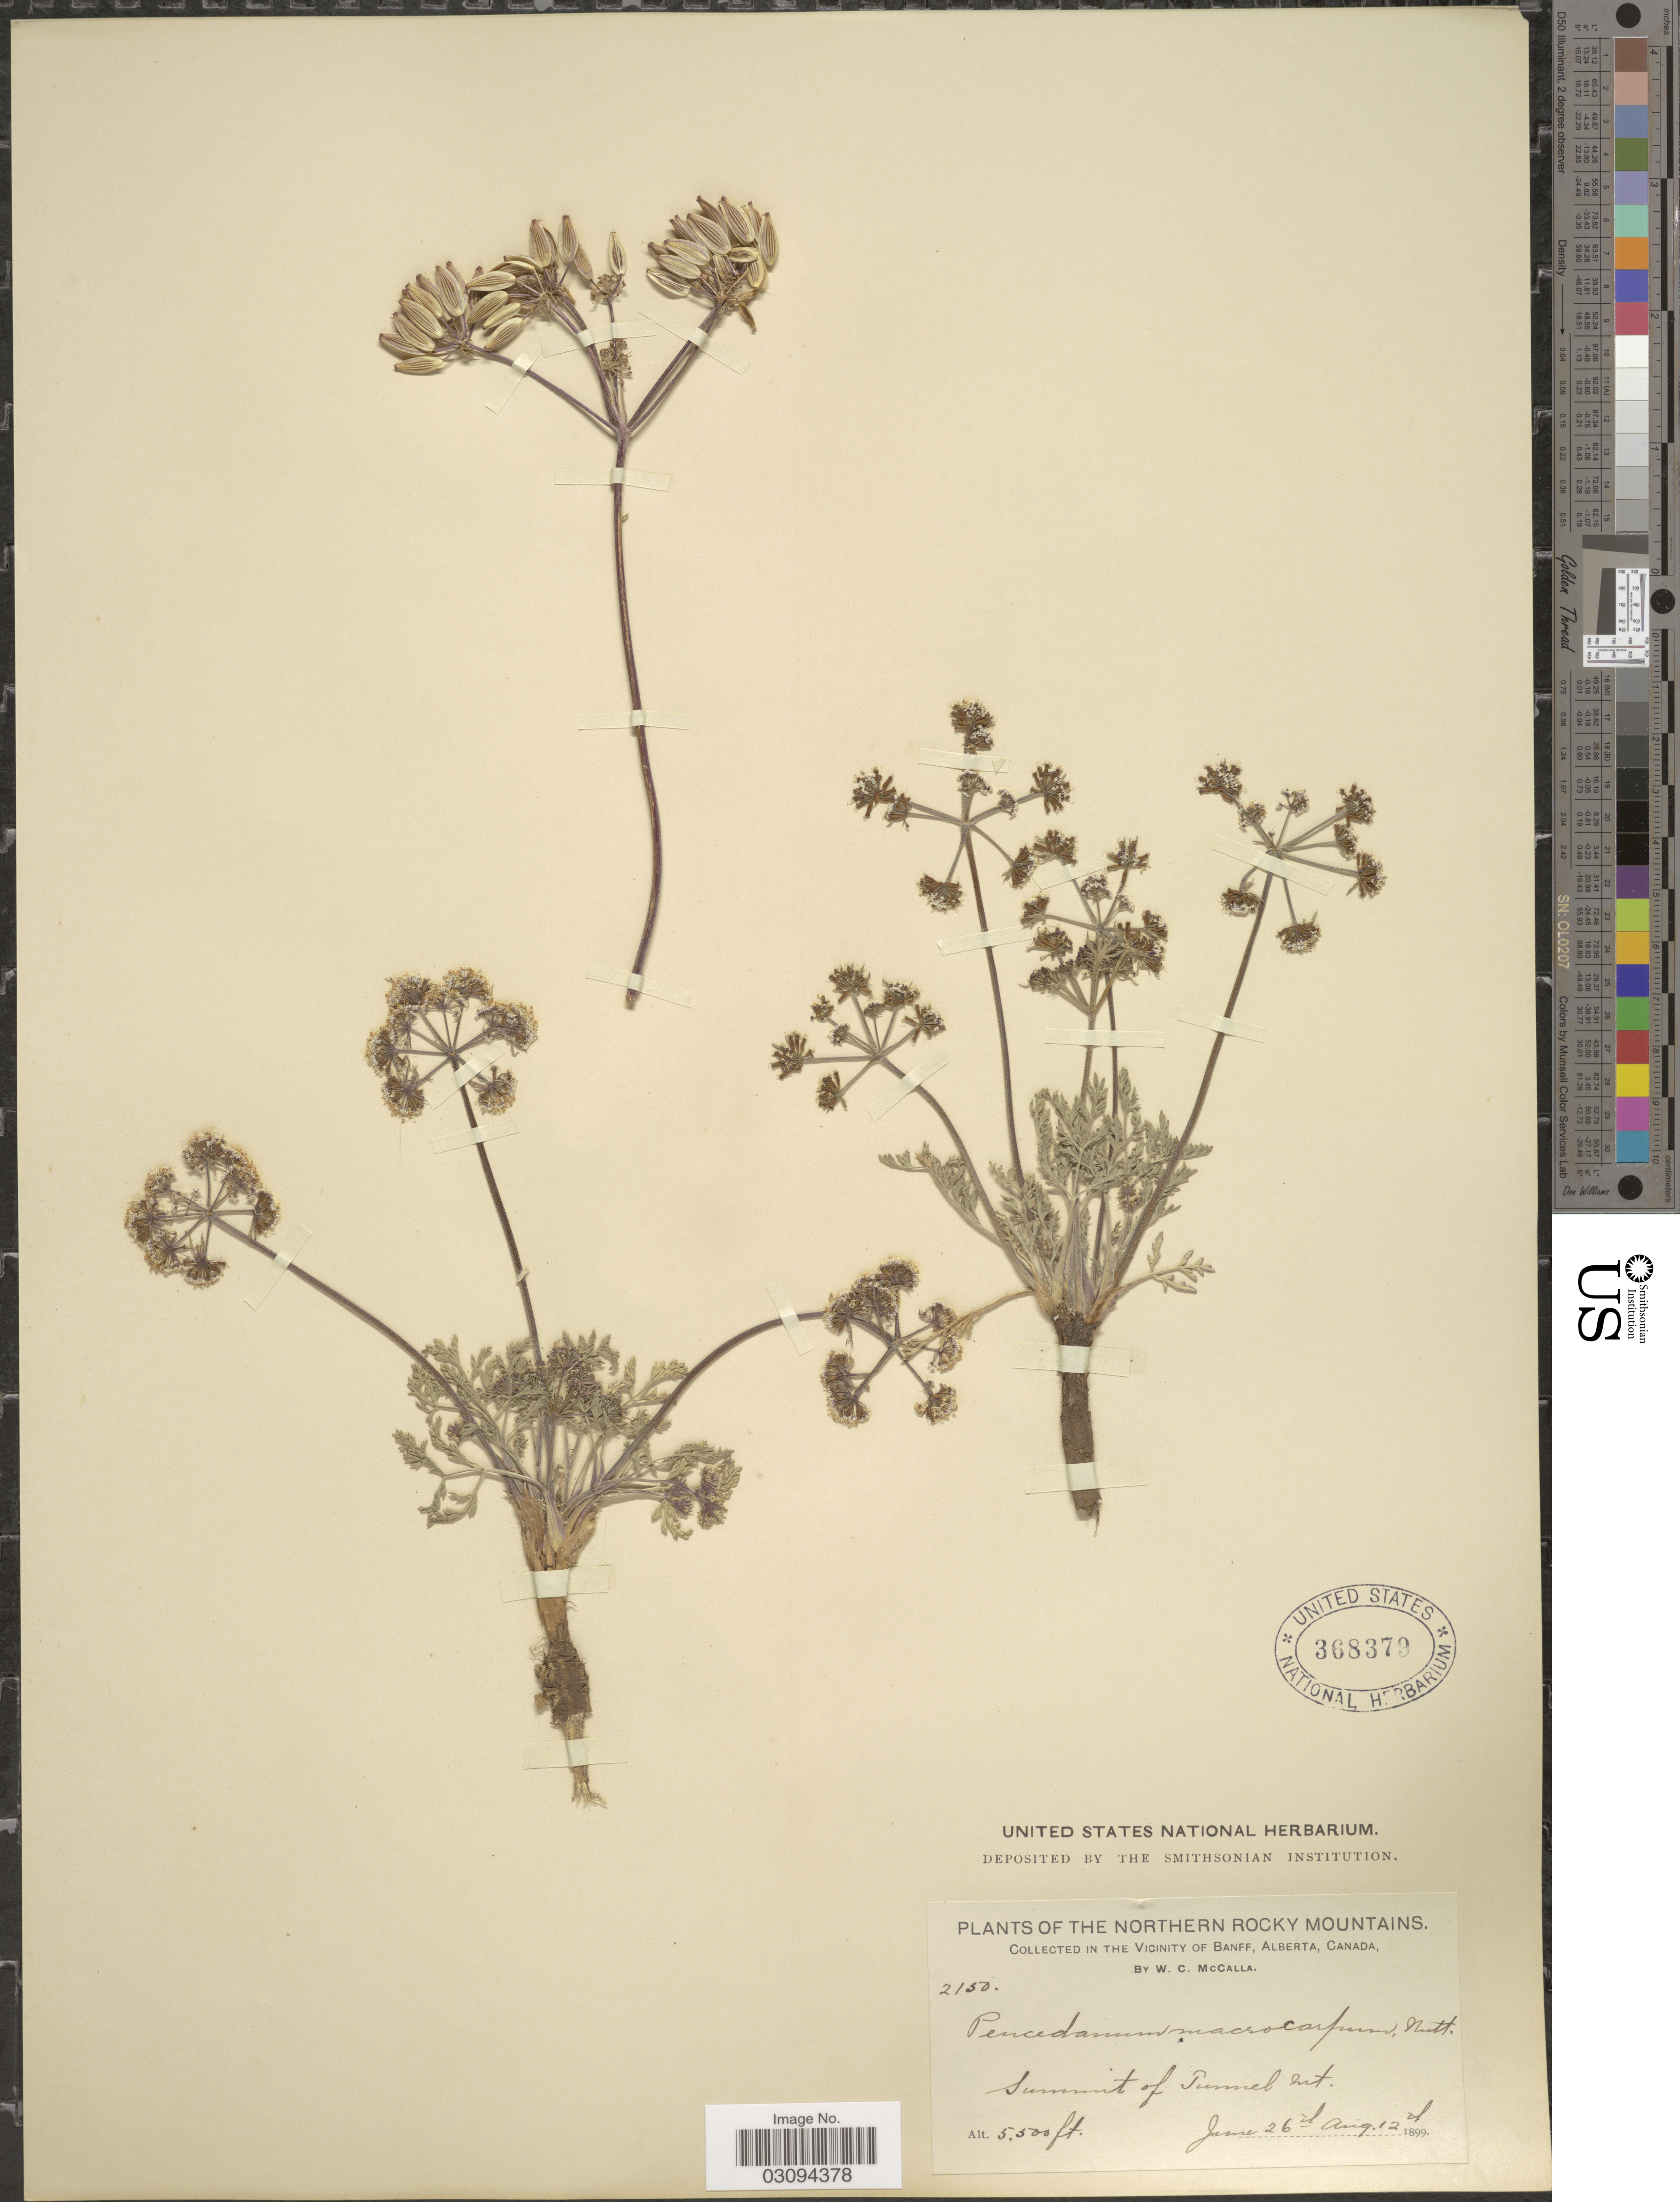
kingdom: Plantae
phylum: Tracheophyta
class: Magnoliopsida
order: Apiales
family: Apiaceae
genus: Lomatium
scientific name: Lomatium macrocarpum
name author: (Hook. et al.) J.M. Coult. & Rose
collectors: W. McCalla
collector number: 2150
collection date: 1899-06-26/1899-08-12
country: Canada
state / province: Alberta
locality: Northern Rocky Mountains. In the vicinity of Banff, Alberta. Summit of Tunnel mt.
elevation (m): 1676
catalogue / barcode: US 368379